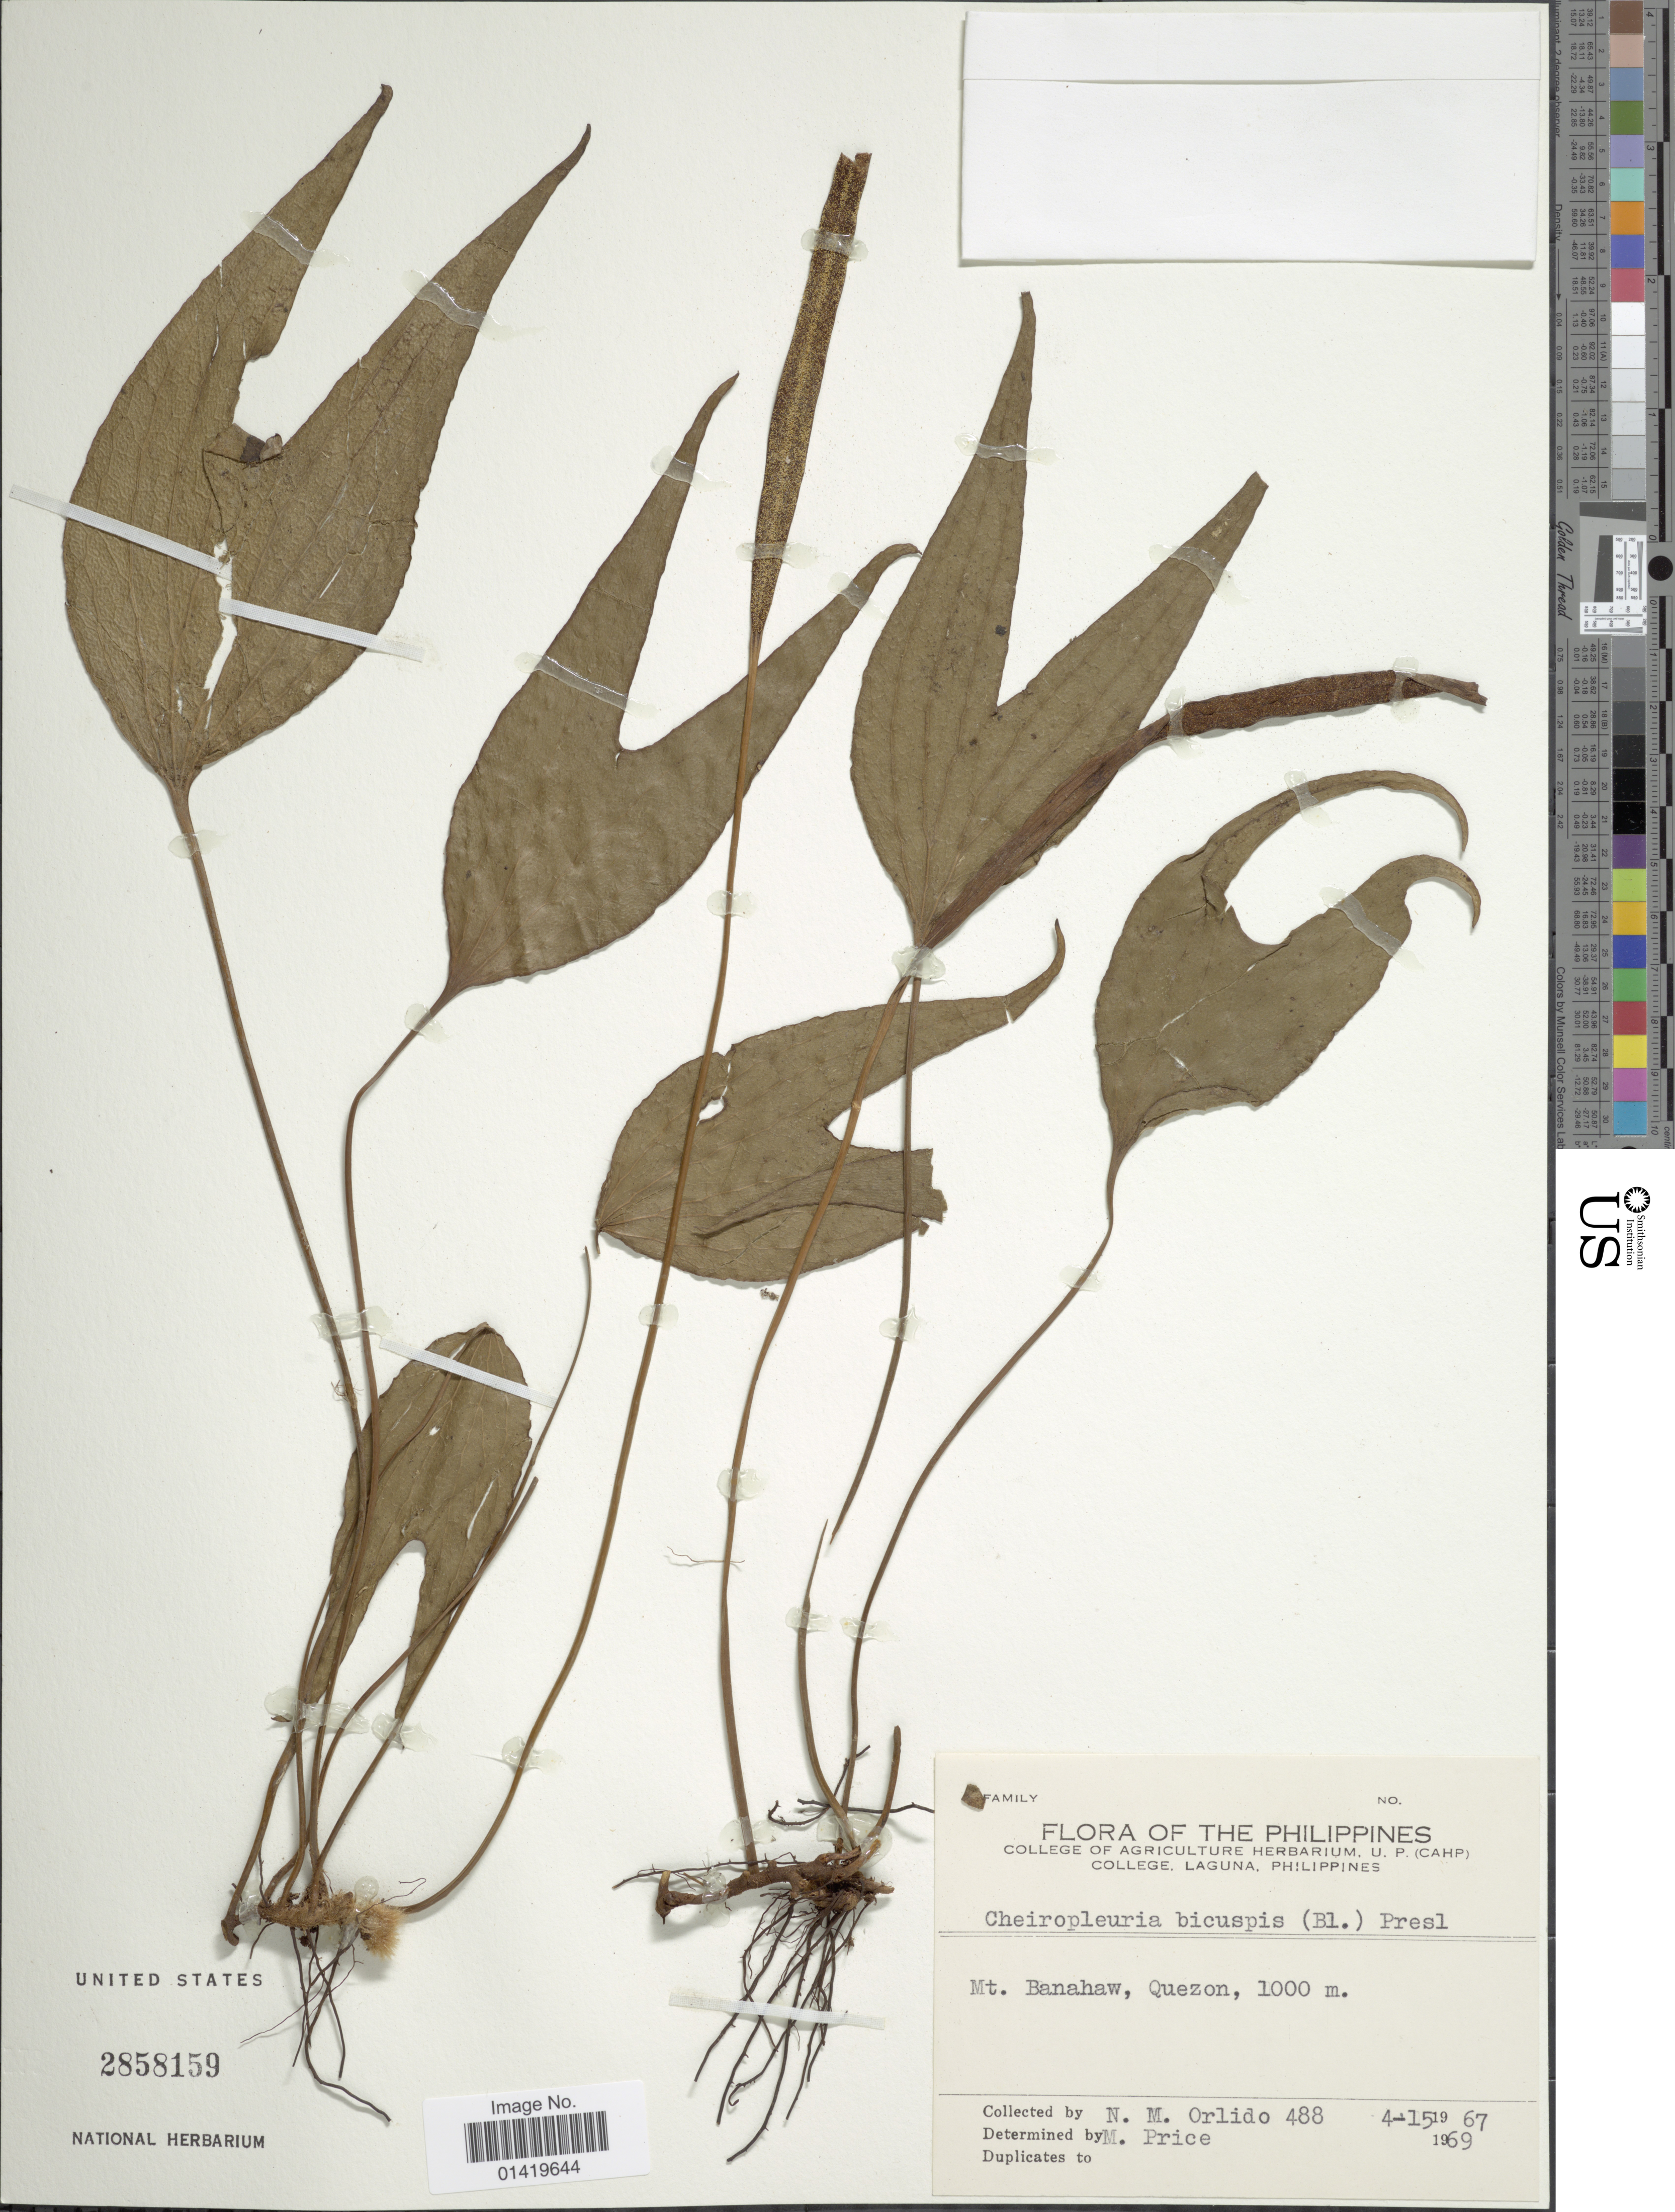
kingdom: Plantae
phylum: Tracheophyta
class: Polypodiopsida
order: Gleicheniales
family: Dipteridaceae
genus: Cheiropleuria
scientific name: Cheiropleuria bicuspis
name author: (Blume) C. Presl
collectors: N. Orlido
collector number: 488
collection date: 1967-04-15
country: Philippines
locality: Mt. Banahaw, Quezon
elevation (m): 1000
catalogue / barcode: US 2858159